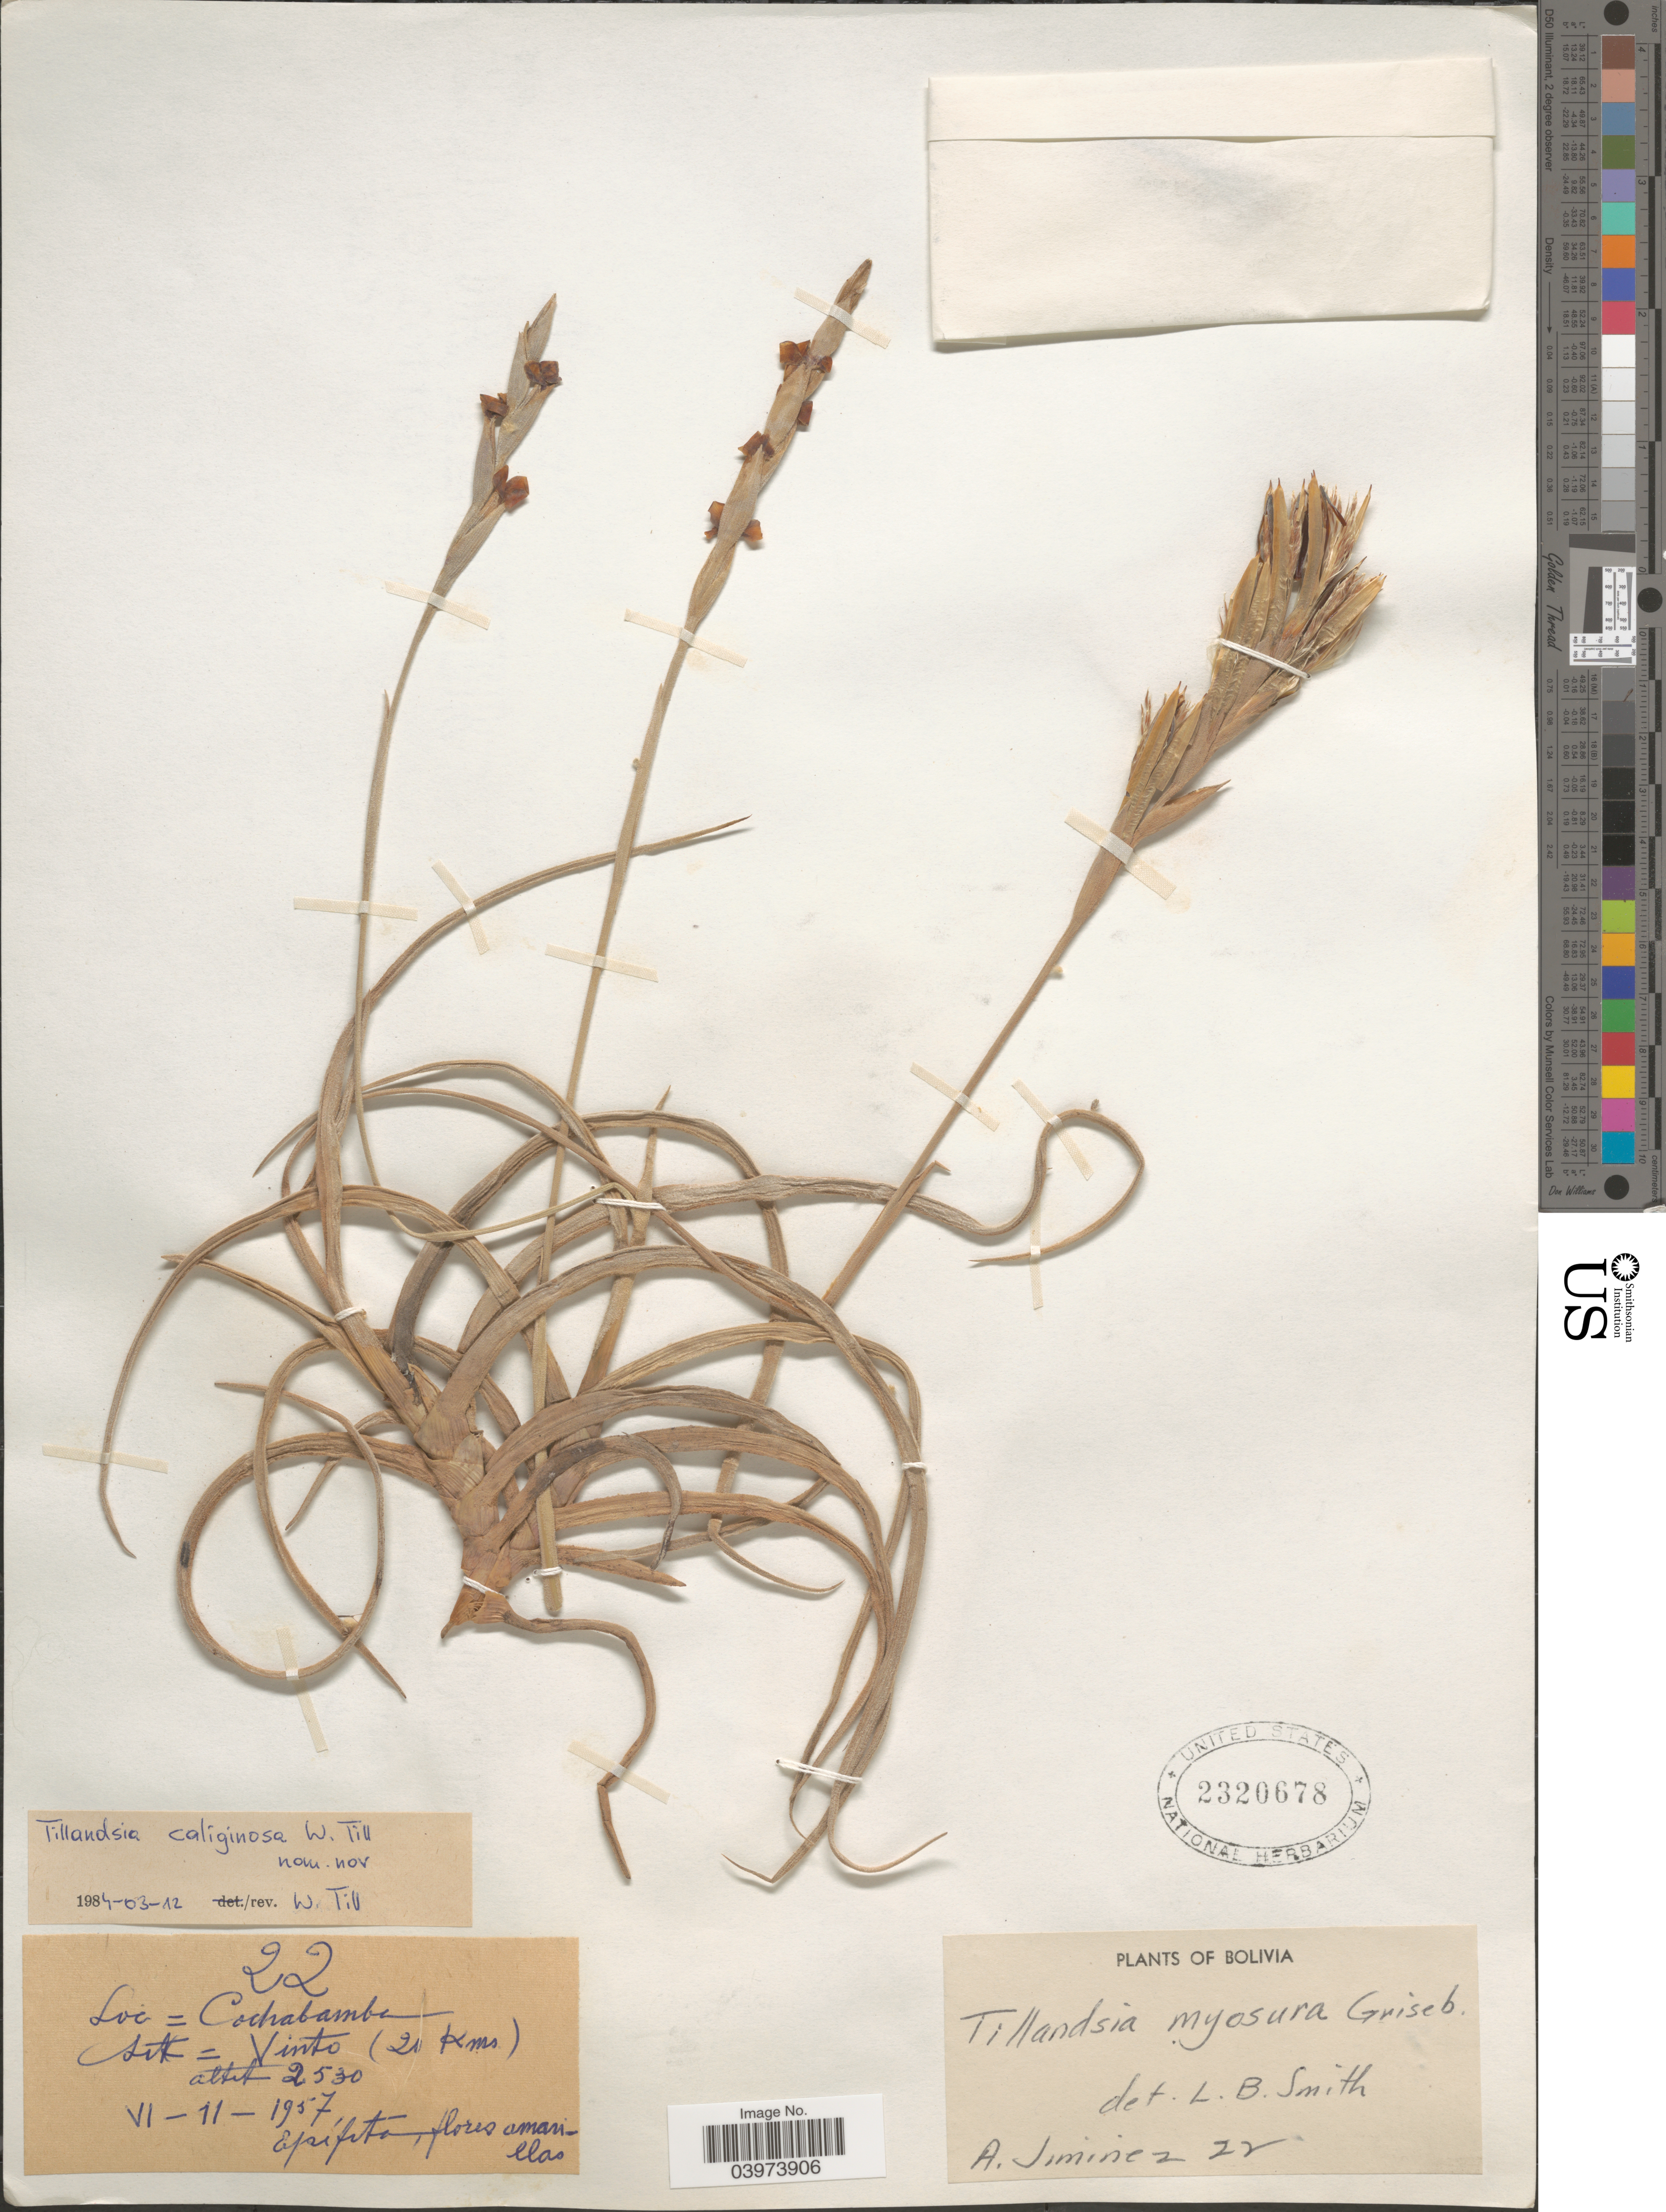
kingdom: Plantae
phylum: Tracheophyta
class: Liliopsida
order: Poales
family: Bromeliaceae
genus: Tillandsia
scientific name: Tillandsia myosura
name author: Griseb.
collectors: A. Jiminez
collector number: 22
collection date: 1957-06-11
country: Bolivia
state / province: Cochabamba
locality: Cochabamba. Set: Vinto (20 Kms).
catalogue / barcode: US 2320678